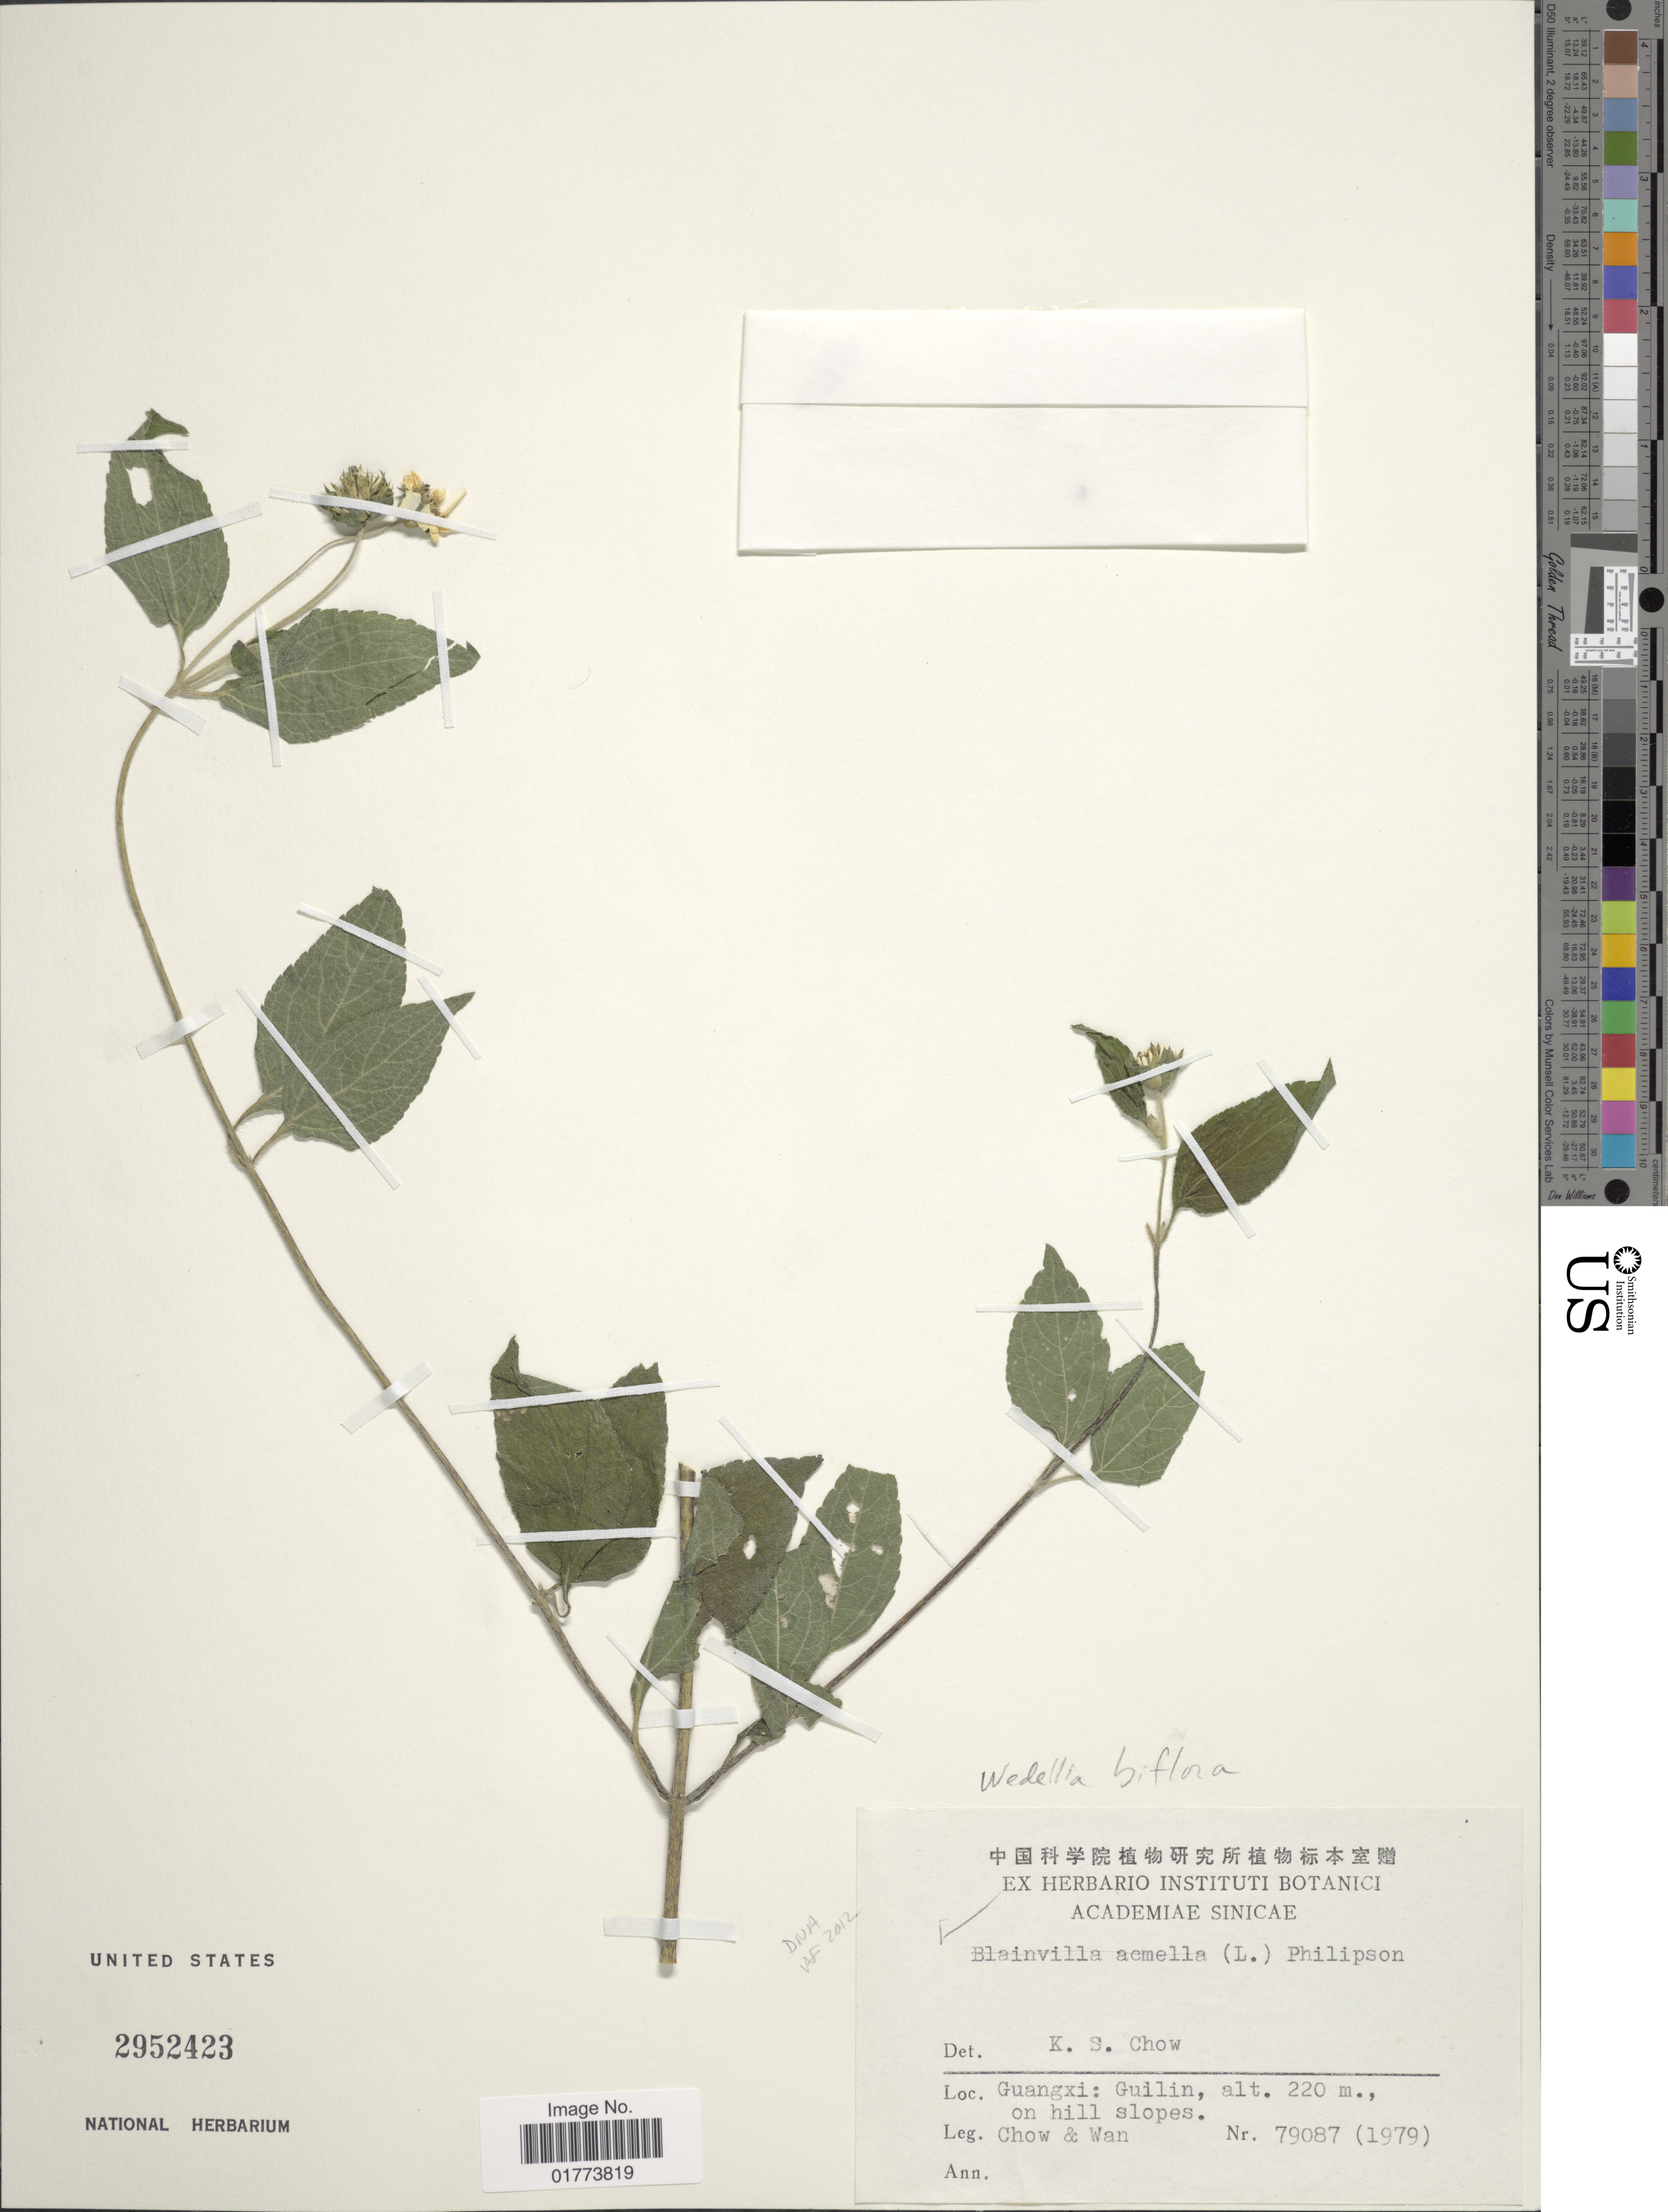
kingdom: Plantae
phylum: Tracheophyta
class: Magnoliopsida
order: Asterales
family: Asteraceae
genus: Wollastonia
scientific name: Wollastonia montana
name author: (Blume) DC.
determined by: Alves, M.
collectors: Chow, -- & -. Wan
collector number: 79087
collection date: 1979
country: China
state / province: Guangxi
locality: Guangxi: Guillin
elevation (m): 220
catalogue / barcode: US 2952423